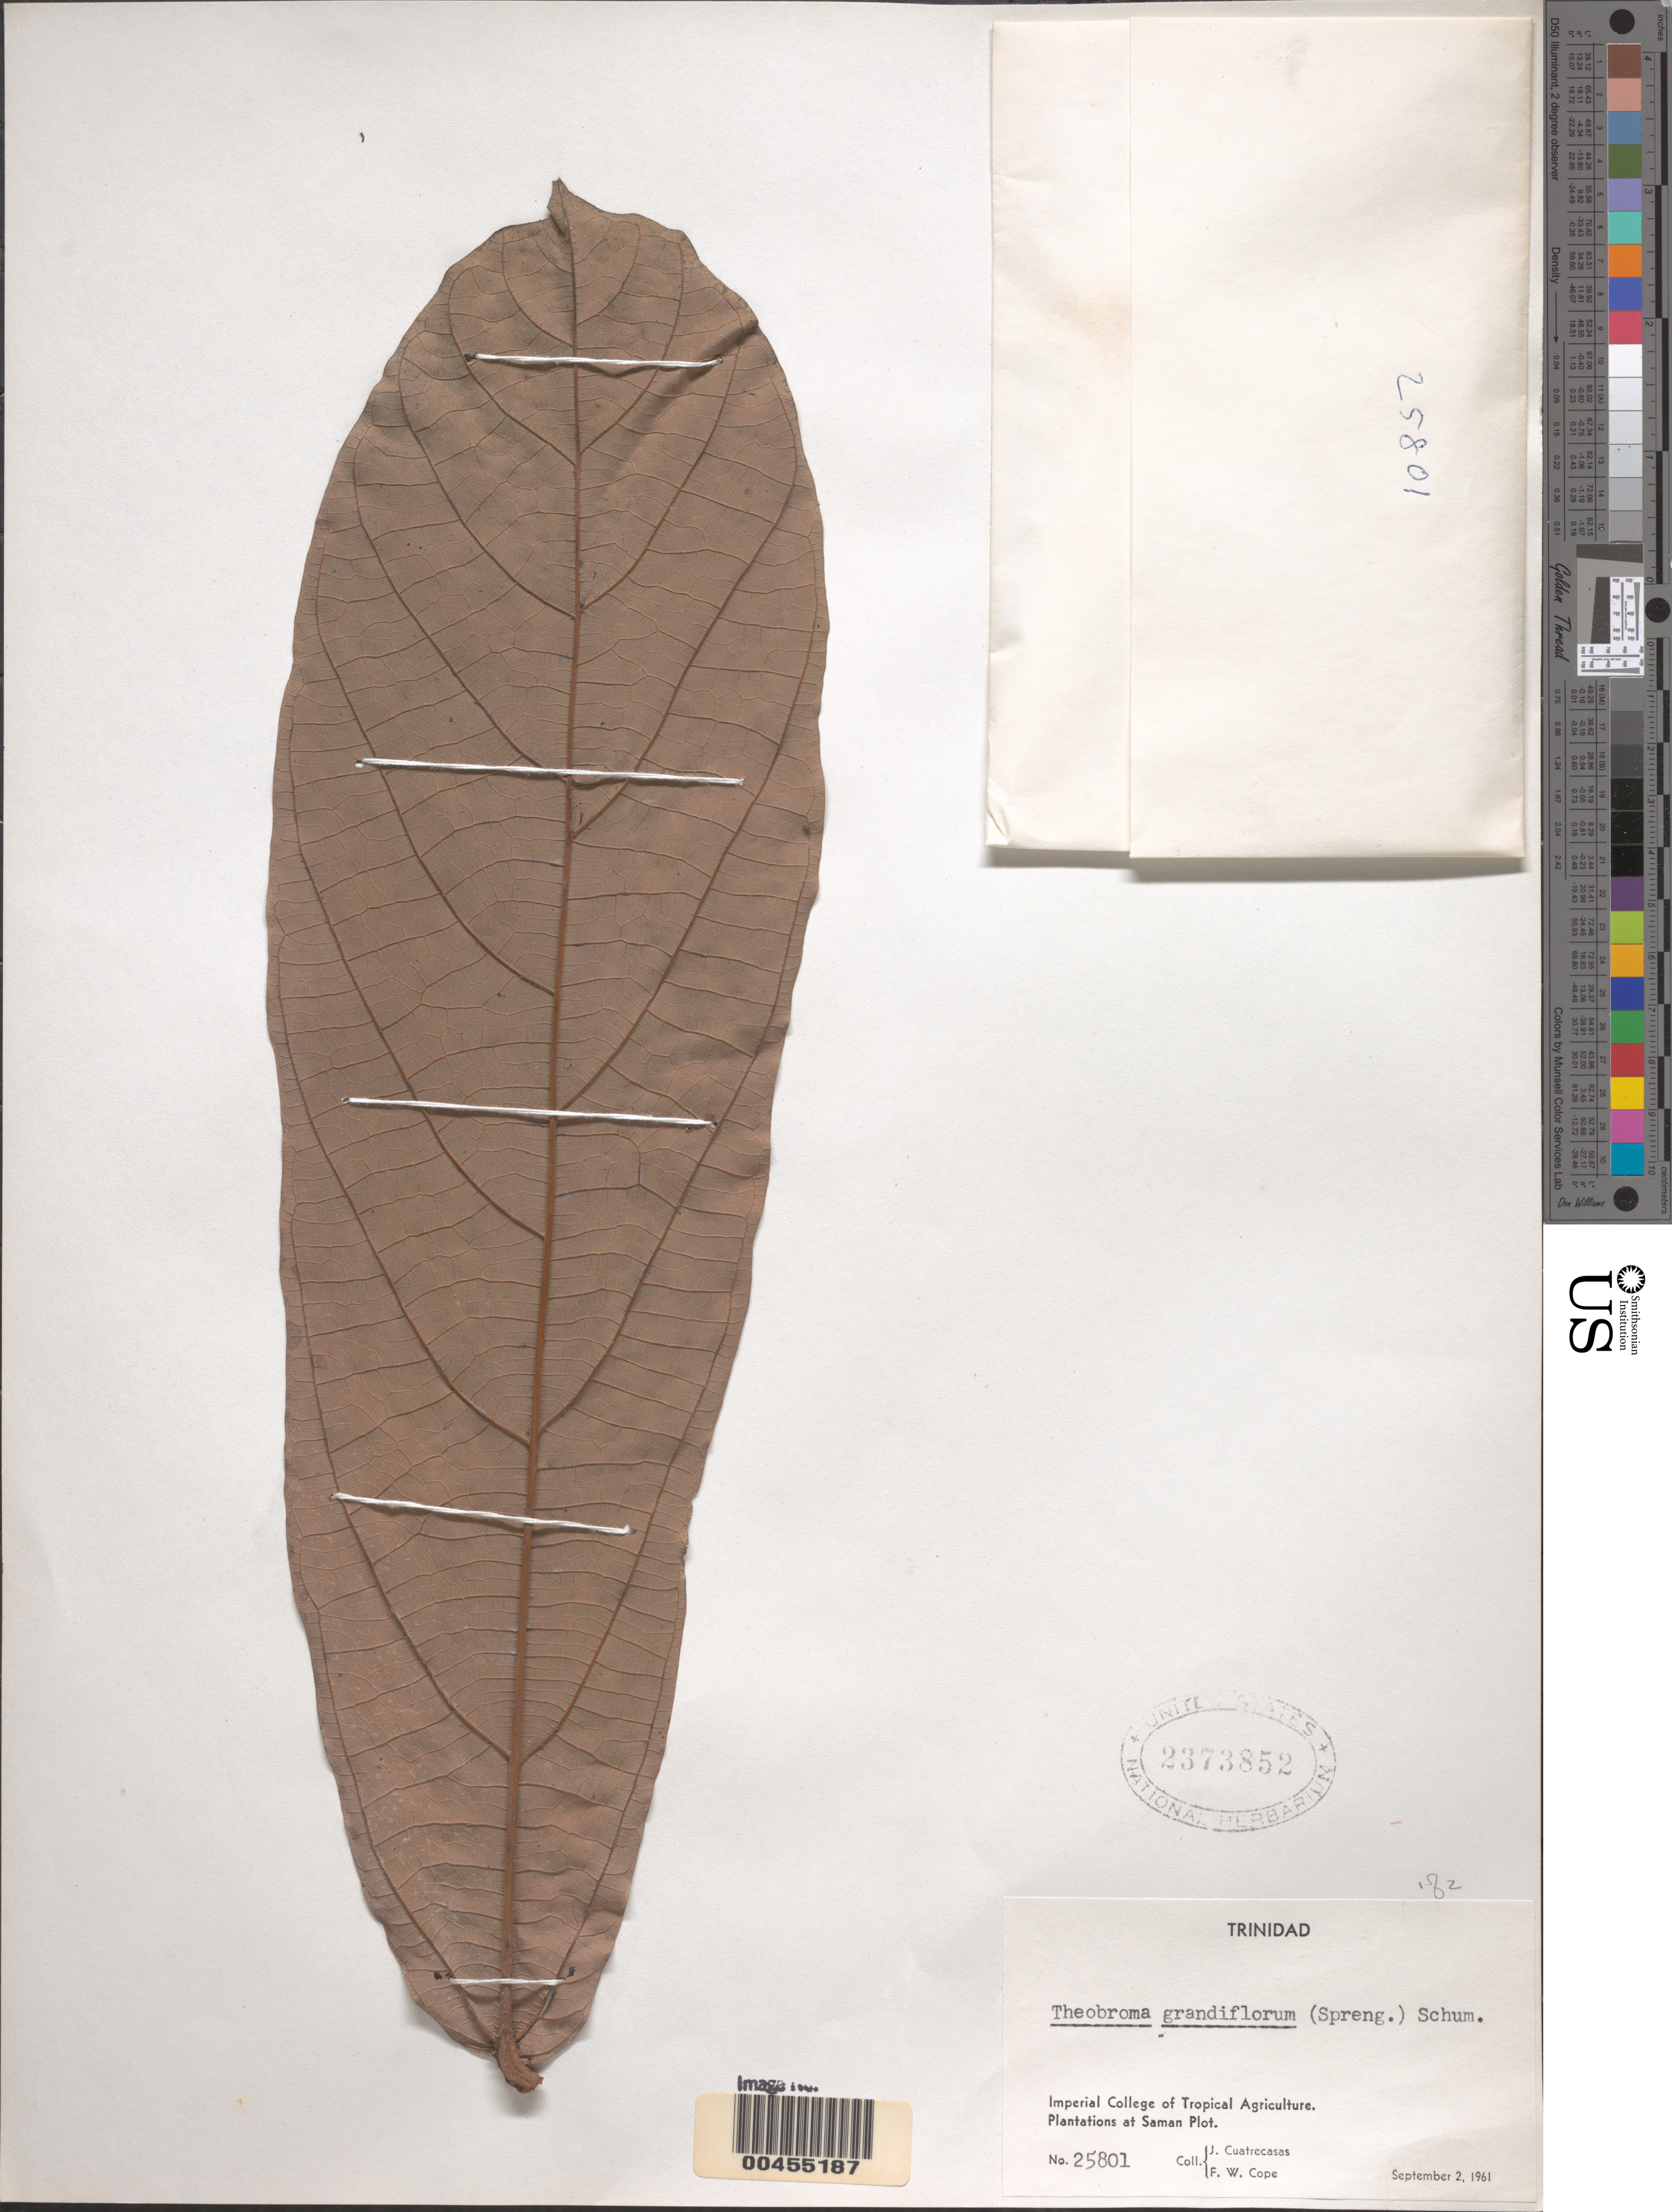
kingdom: Plantae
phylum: Tracheophyta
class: Magnoliopsida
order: Malvales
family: Malvaceae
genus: Theobroma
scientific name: Theobroma grandiflorum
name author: (Willd. ex Spreng.) K. Schum.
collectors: J. Cuatrecasas & F. Cope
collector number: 25801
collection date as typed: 02 Sep 1961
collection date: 1961-09-02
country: Trinidad and Tobago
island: Trinidad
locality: Imperial College of Tropical Agriculture. Plantations at Saman Plot.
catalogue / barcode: US 2373852